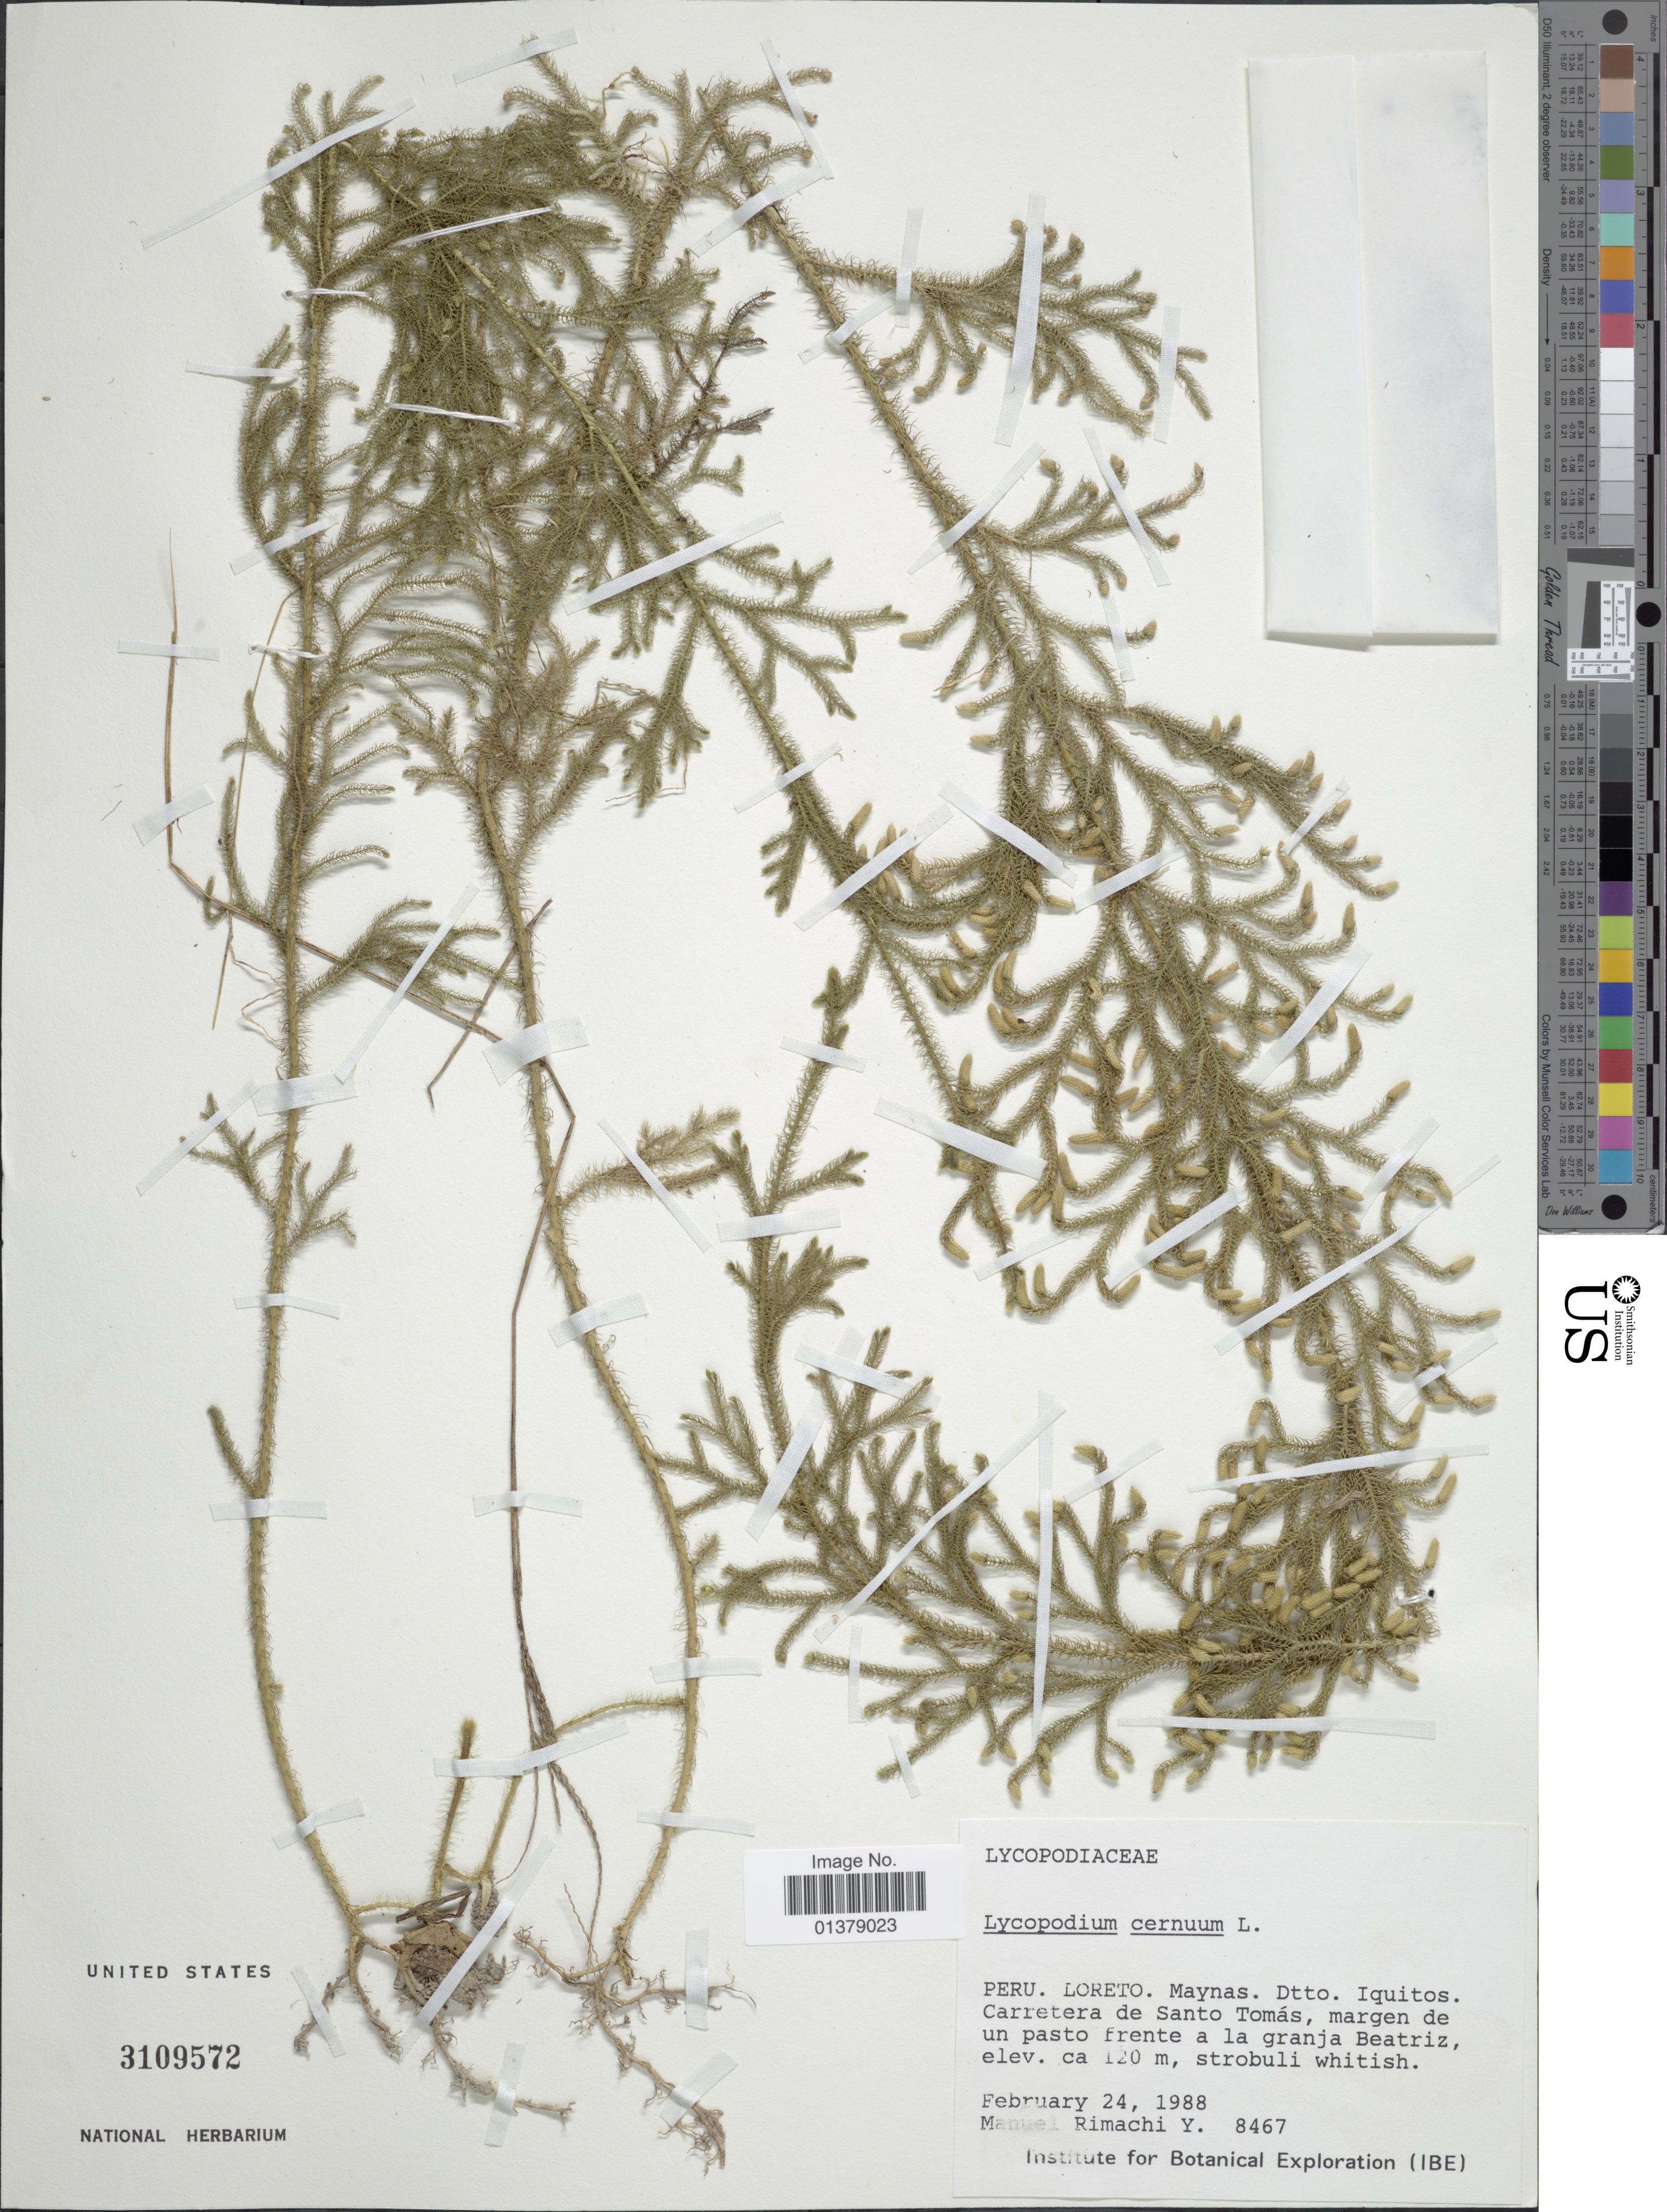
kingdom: Plantae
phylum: Tracheophyta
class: Lycopodiopsida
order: Lycopodiales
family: Lycopodiaceae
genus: Palhinhaea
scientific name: Palhinhaea cernua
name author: (L.) Vasc. & Franco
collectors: M. Rimachi Y.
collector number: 8467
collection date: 1988-02-24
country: Peru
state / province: Loreto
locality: Maynas, Dtto. Iquitos, Carretera de Santo Tomás, margem de un pasto frente a la granja Beatriz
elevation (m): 120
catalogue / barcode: US 3109572